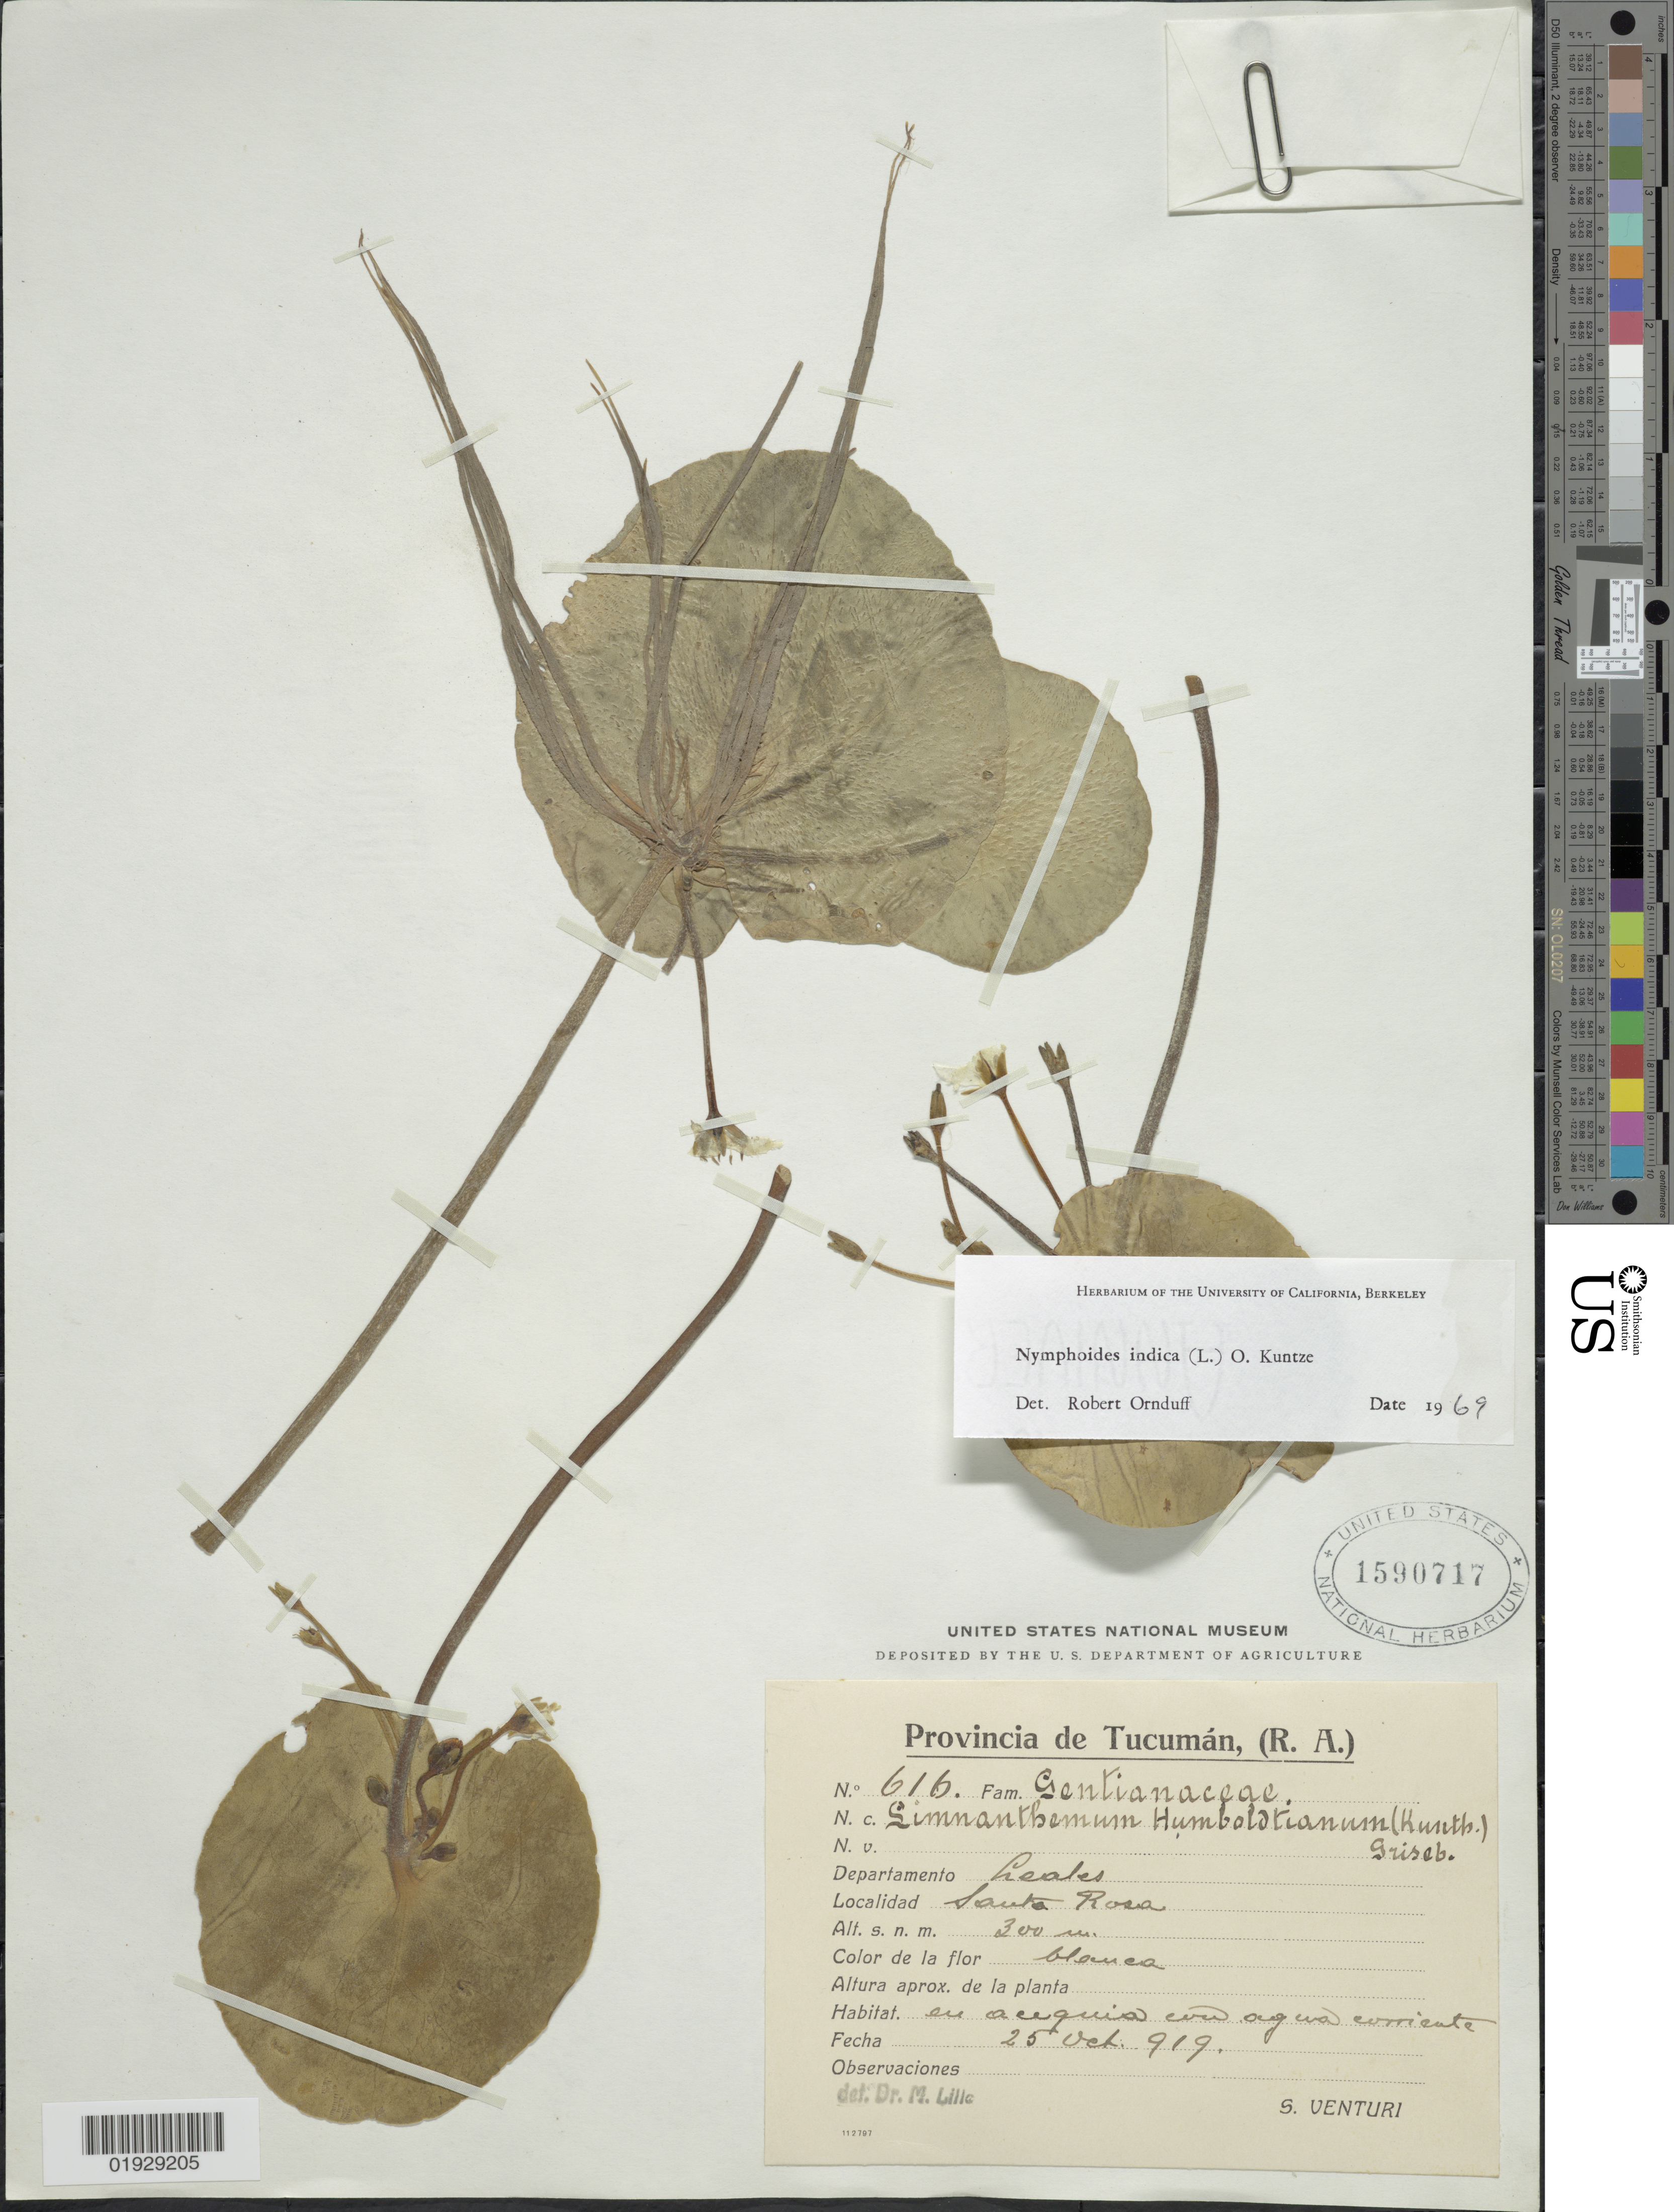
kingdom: Plantae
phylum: Tracheophyta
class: Magnoliopsida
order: Asterales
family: Menyanthaceae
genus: Nymphoides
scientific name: Nymphoides indica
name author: (L.) Kuntze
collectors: S. Venturi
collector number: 616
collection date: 1919-10-25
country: Argentina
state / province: Tucuman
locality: (R.A.). Departamento Leales. Santa Rosa.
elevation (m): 300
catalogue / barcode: US 1590717